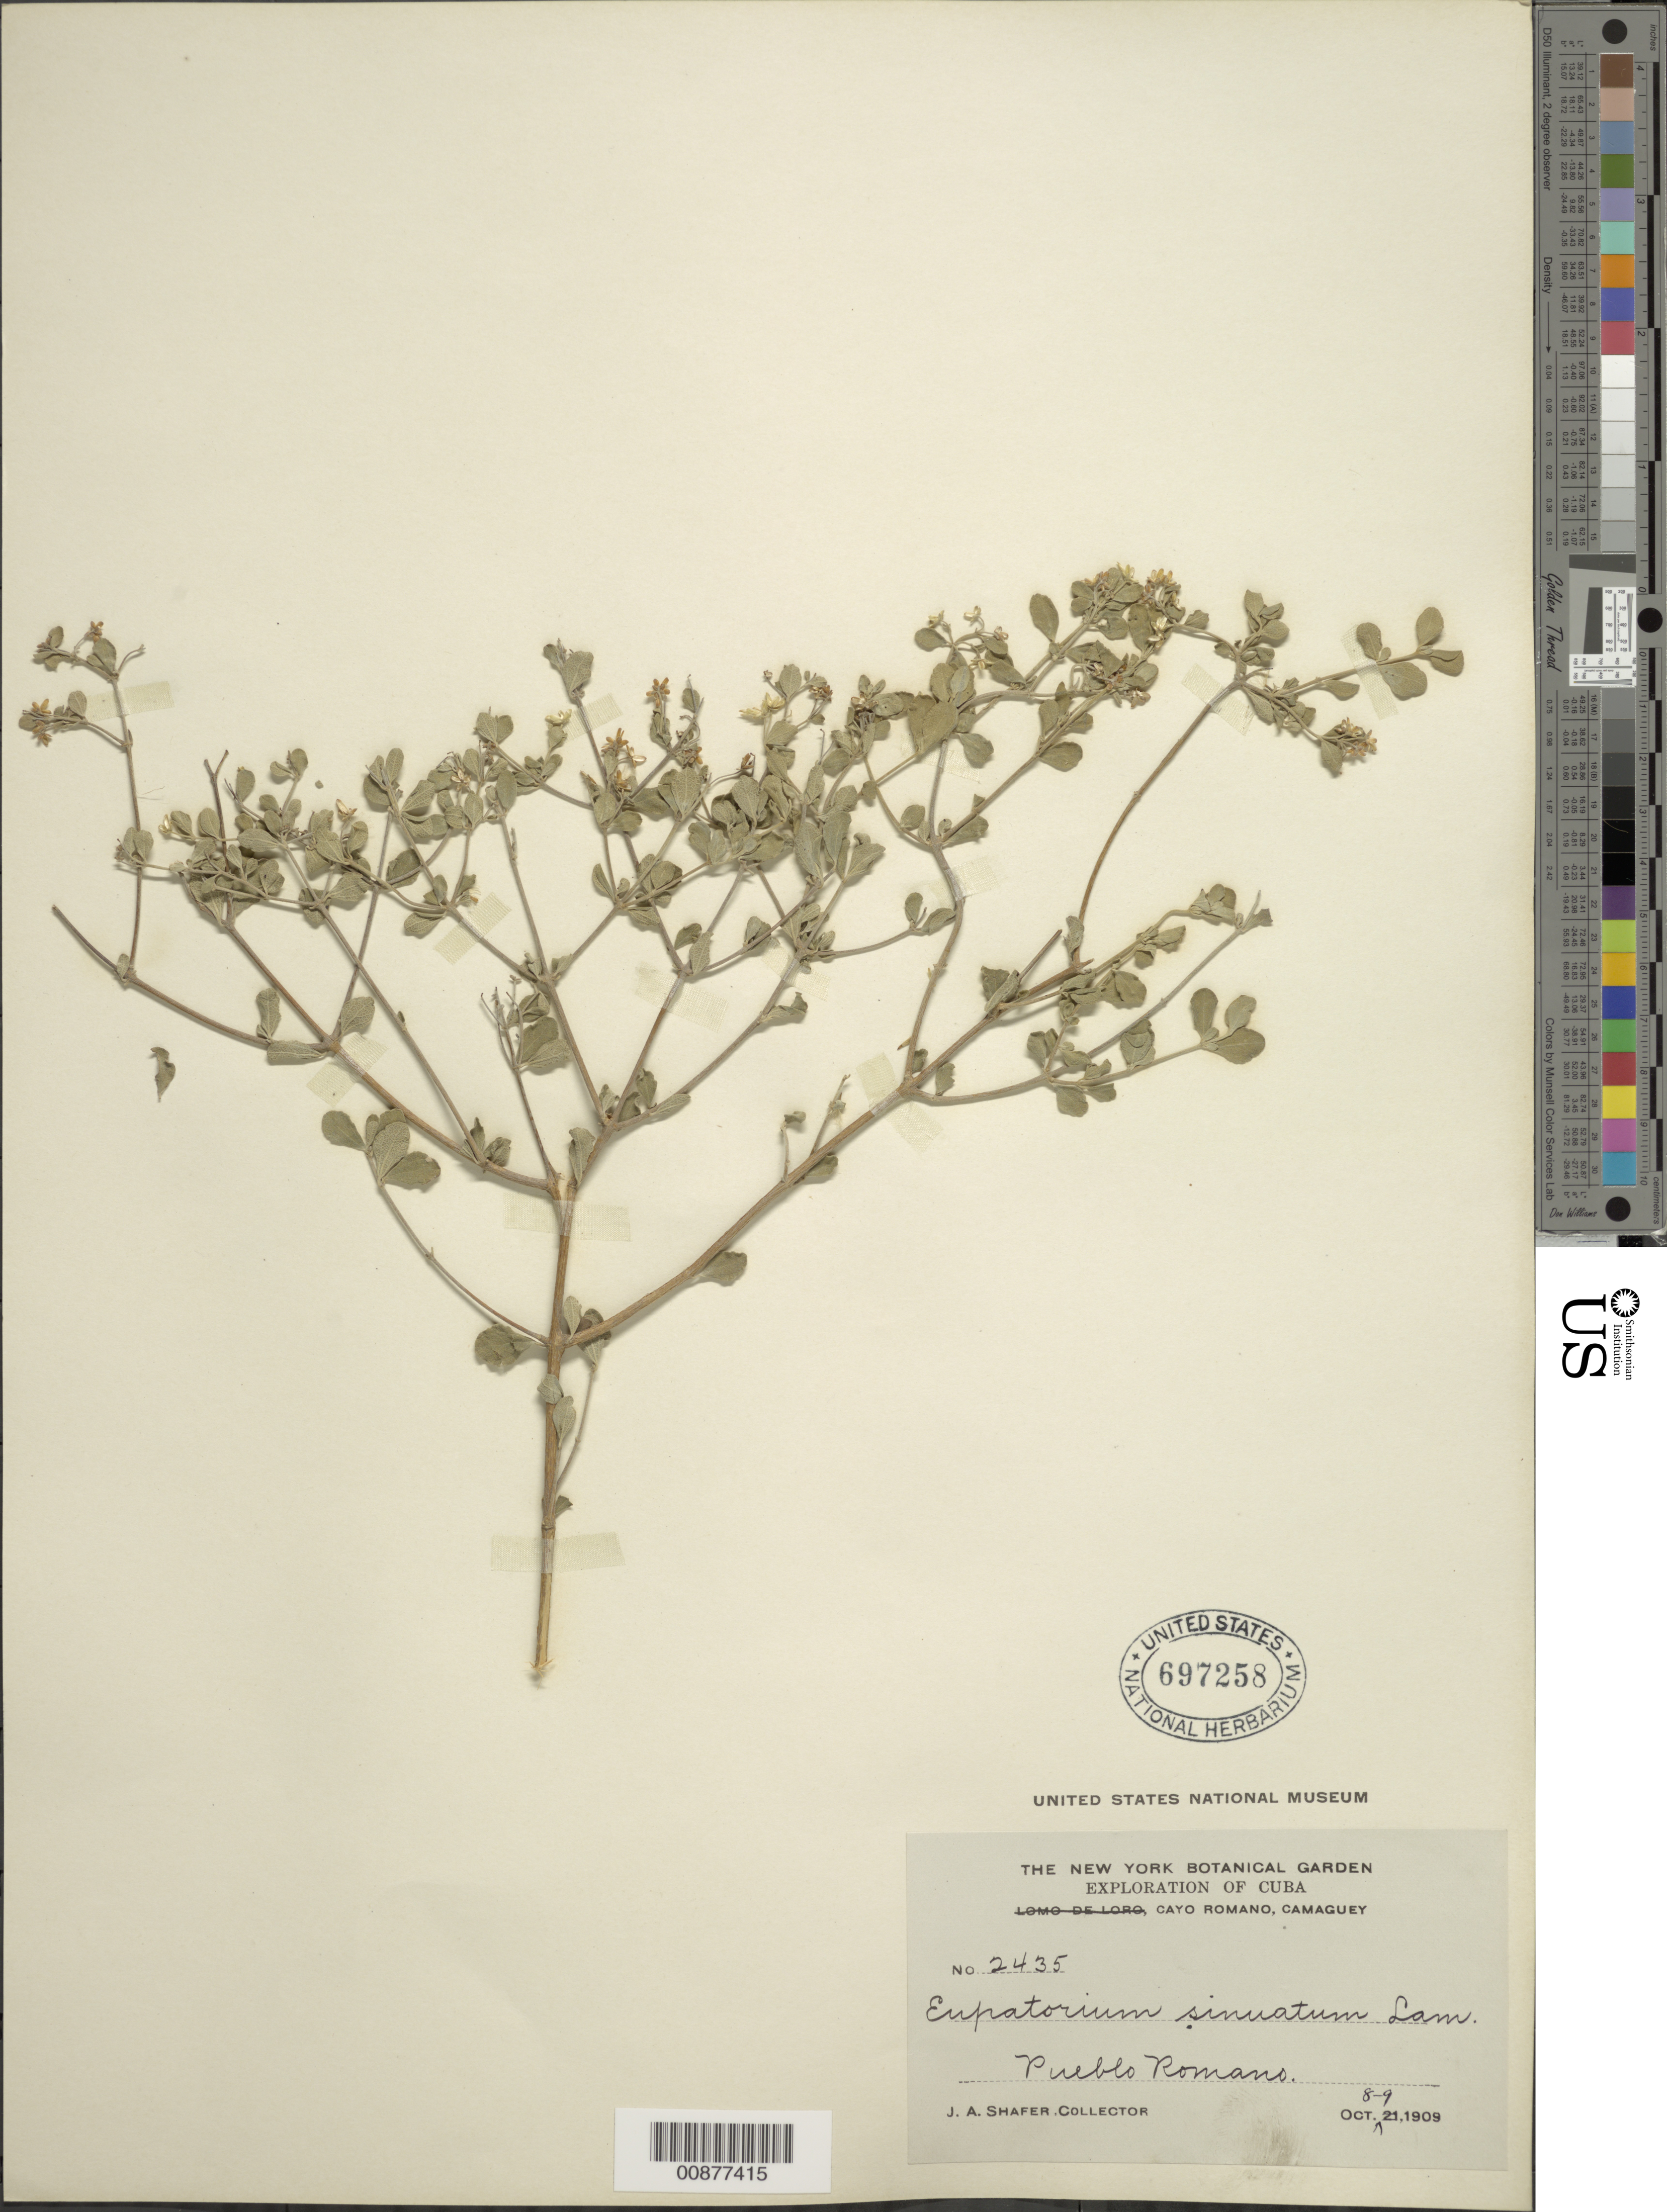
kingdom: Plantae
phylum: Tracheophyta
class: Magnoliopsida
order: Asterales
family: Asteraceae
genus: Chromolaena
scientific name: Chromolaena sinuata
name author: (Lam.) R.M. King & H. Rob.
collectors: J. A. Shafer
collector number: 2435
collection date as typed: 08 Oct 1909 to 09 Oct 1909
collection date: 1909-10-08/1909-10-09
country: Cuba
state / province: Camaguey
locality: Cayo Romano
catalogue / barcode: US 697258